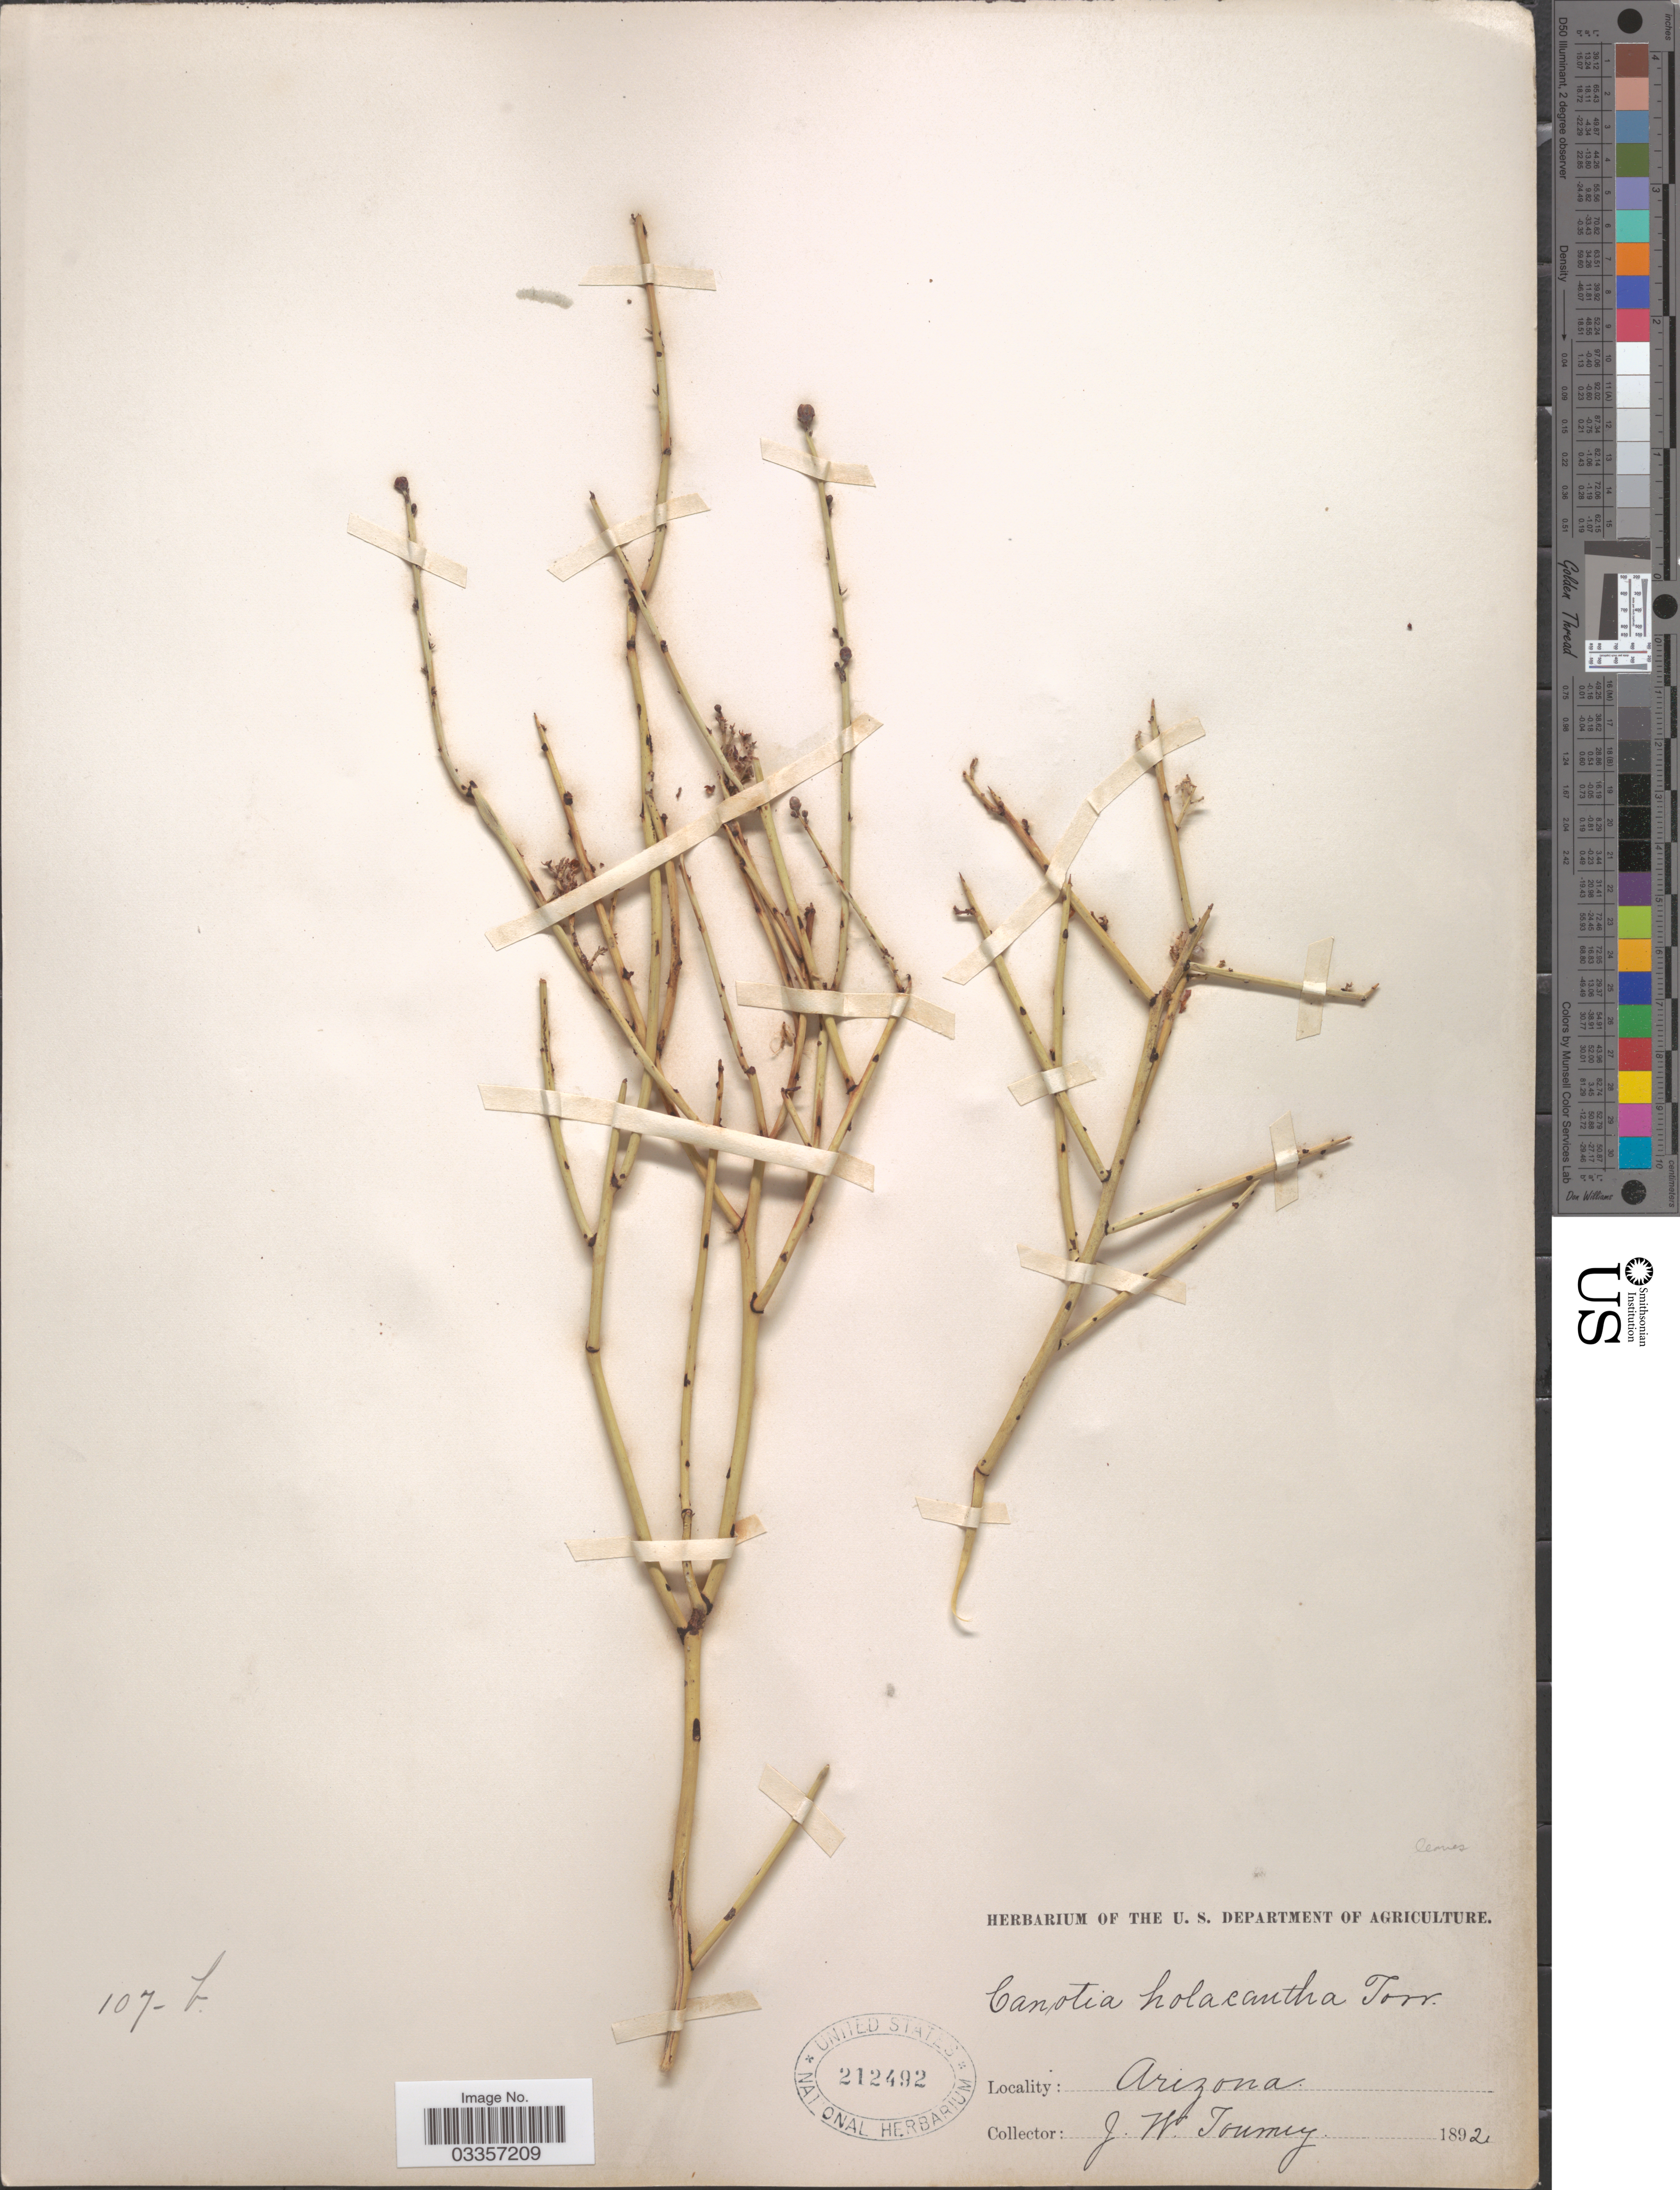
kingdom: Plantae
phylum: Tracheophyta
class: Magnoliopsida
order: Celastrales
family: Celastraceae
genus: Canotia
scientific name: Canotia holacantha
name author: Torr.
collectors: J. W. Toumey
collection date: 1892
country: United States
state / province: Arizona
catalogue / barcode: US 212492